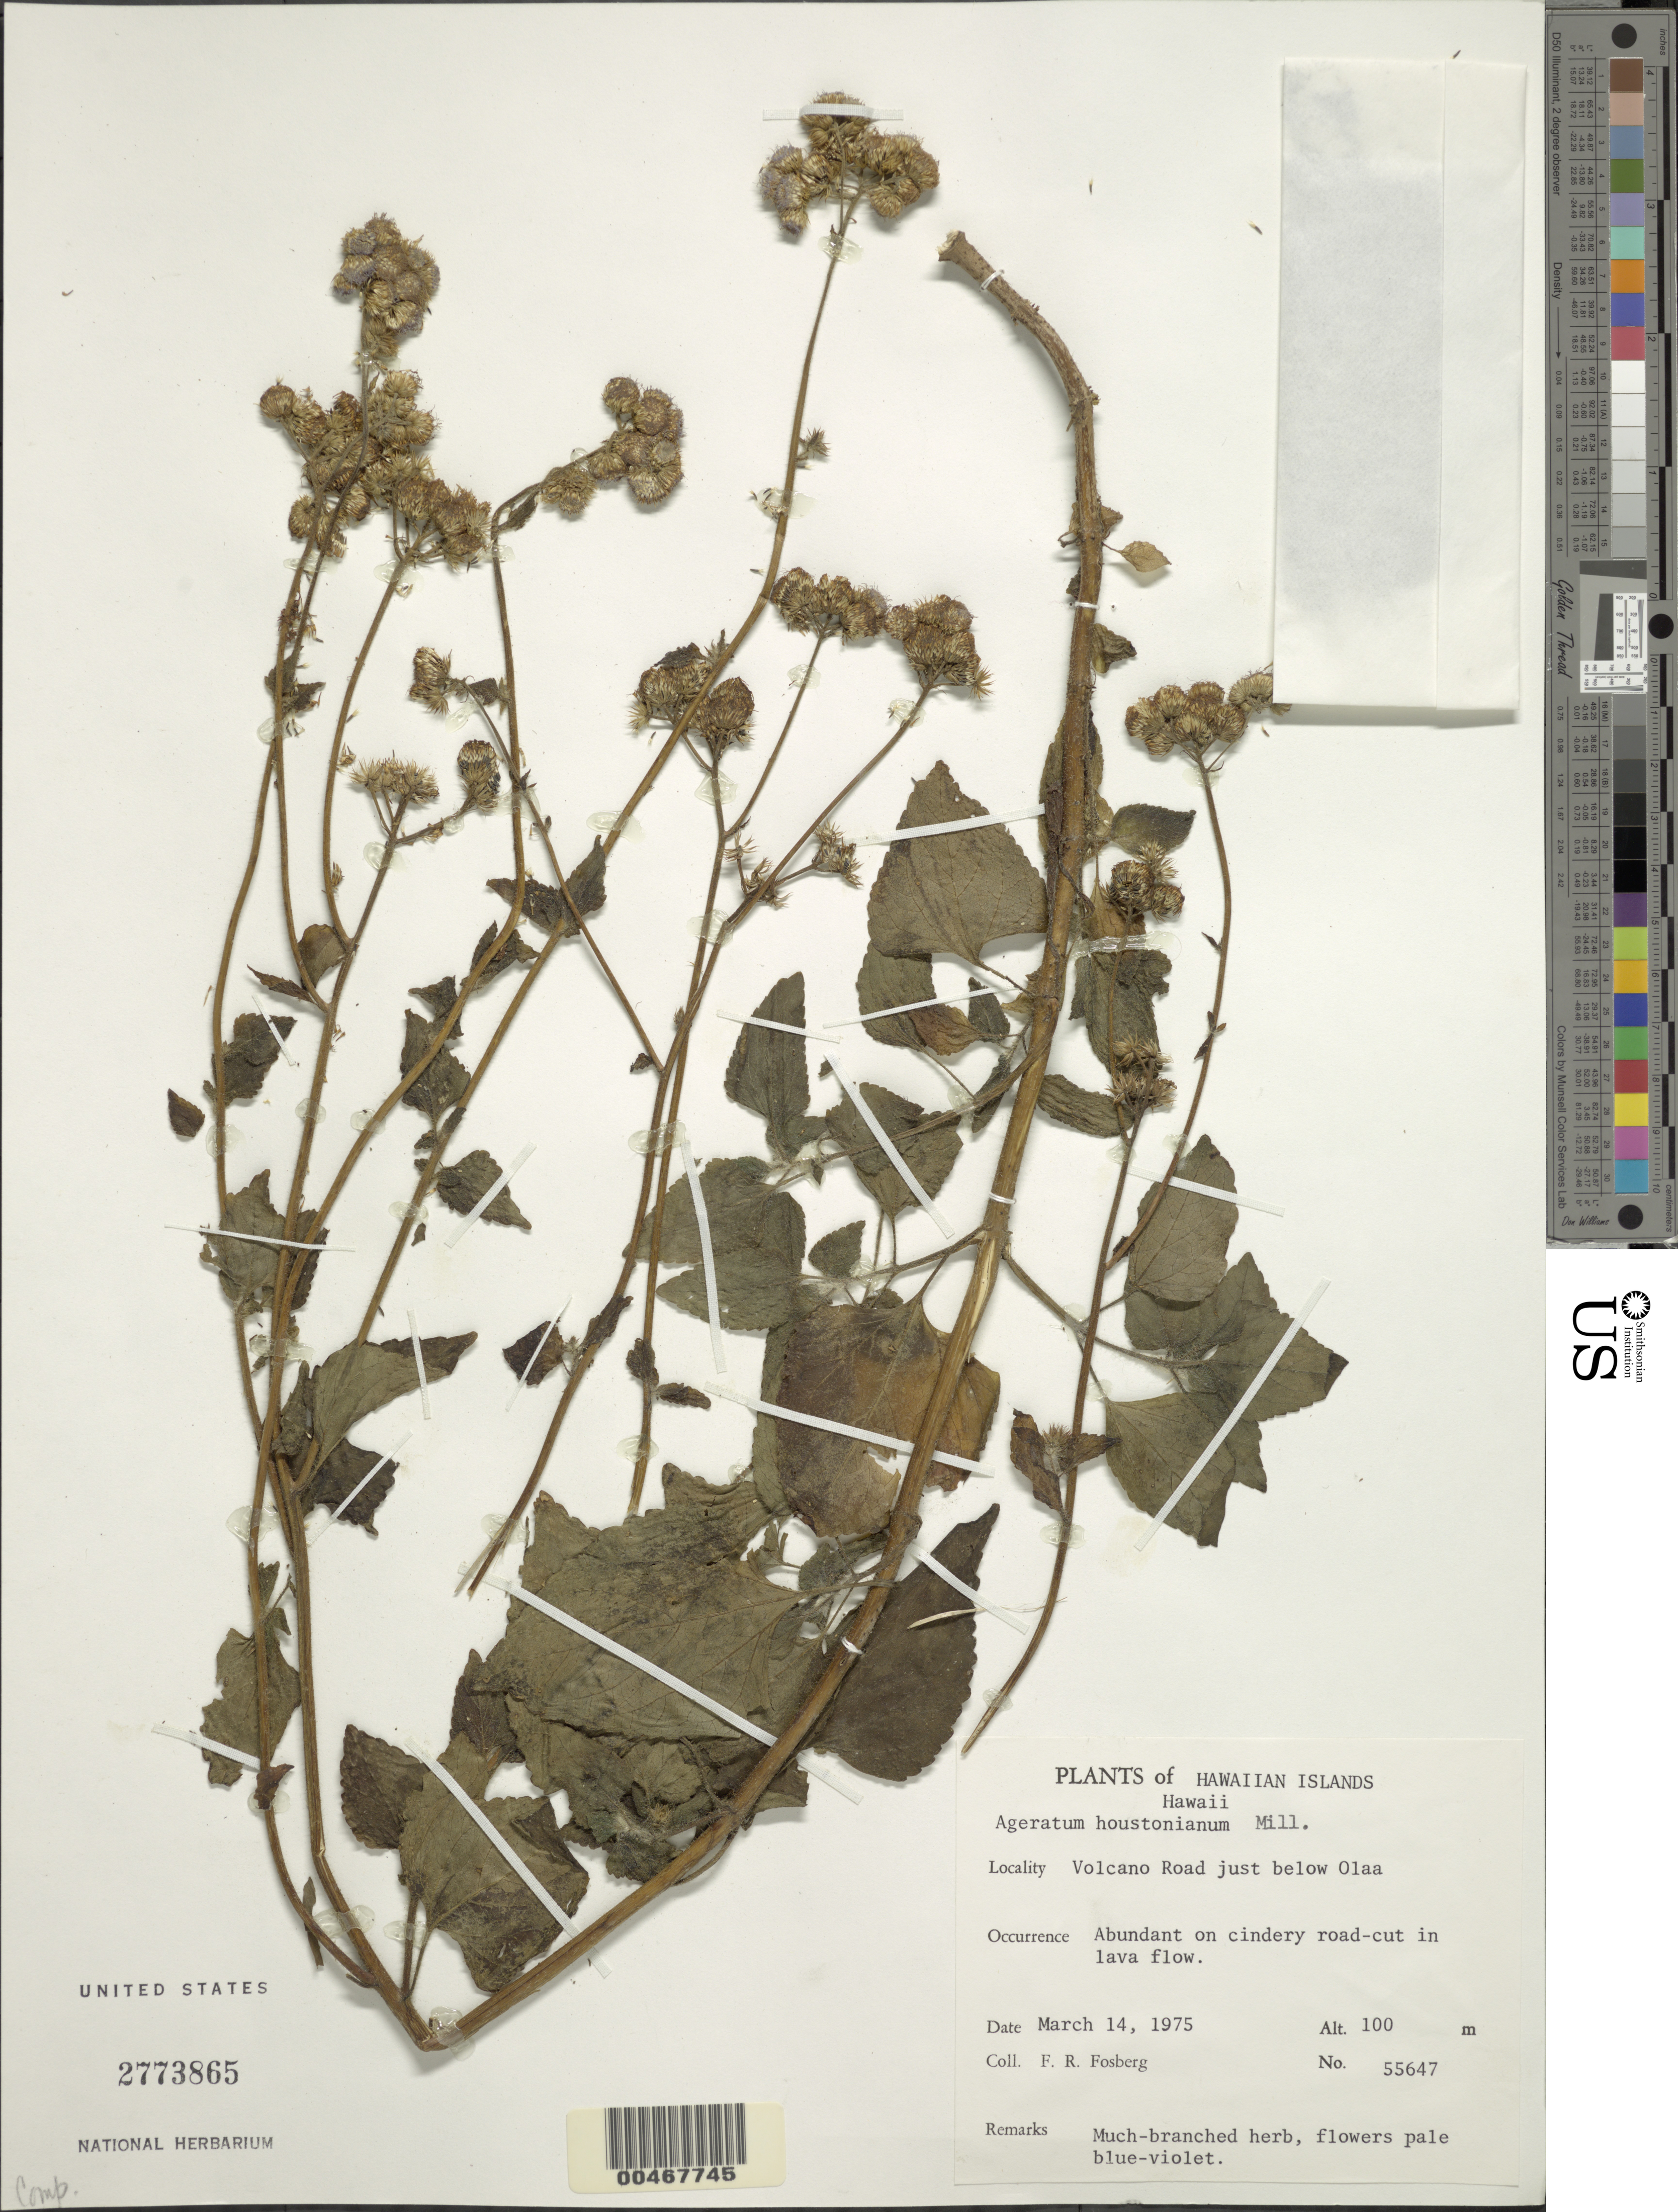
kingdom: Plantae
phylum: Tracheophyta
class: Magnoliopsida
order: Asterales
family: Asteraceae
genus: Ageratum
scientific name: Ageratum houstonianum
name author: Mill.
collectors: F. R. Fosberg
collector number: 55647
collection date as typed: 14 Mar 1975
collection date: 1975-03-14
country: United States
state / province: Hawaii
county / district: Hawaii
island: Hawaii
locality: Volcano Rd., just below Olaa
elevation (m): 100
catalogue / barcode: US 2773865